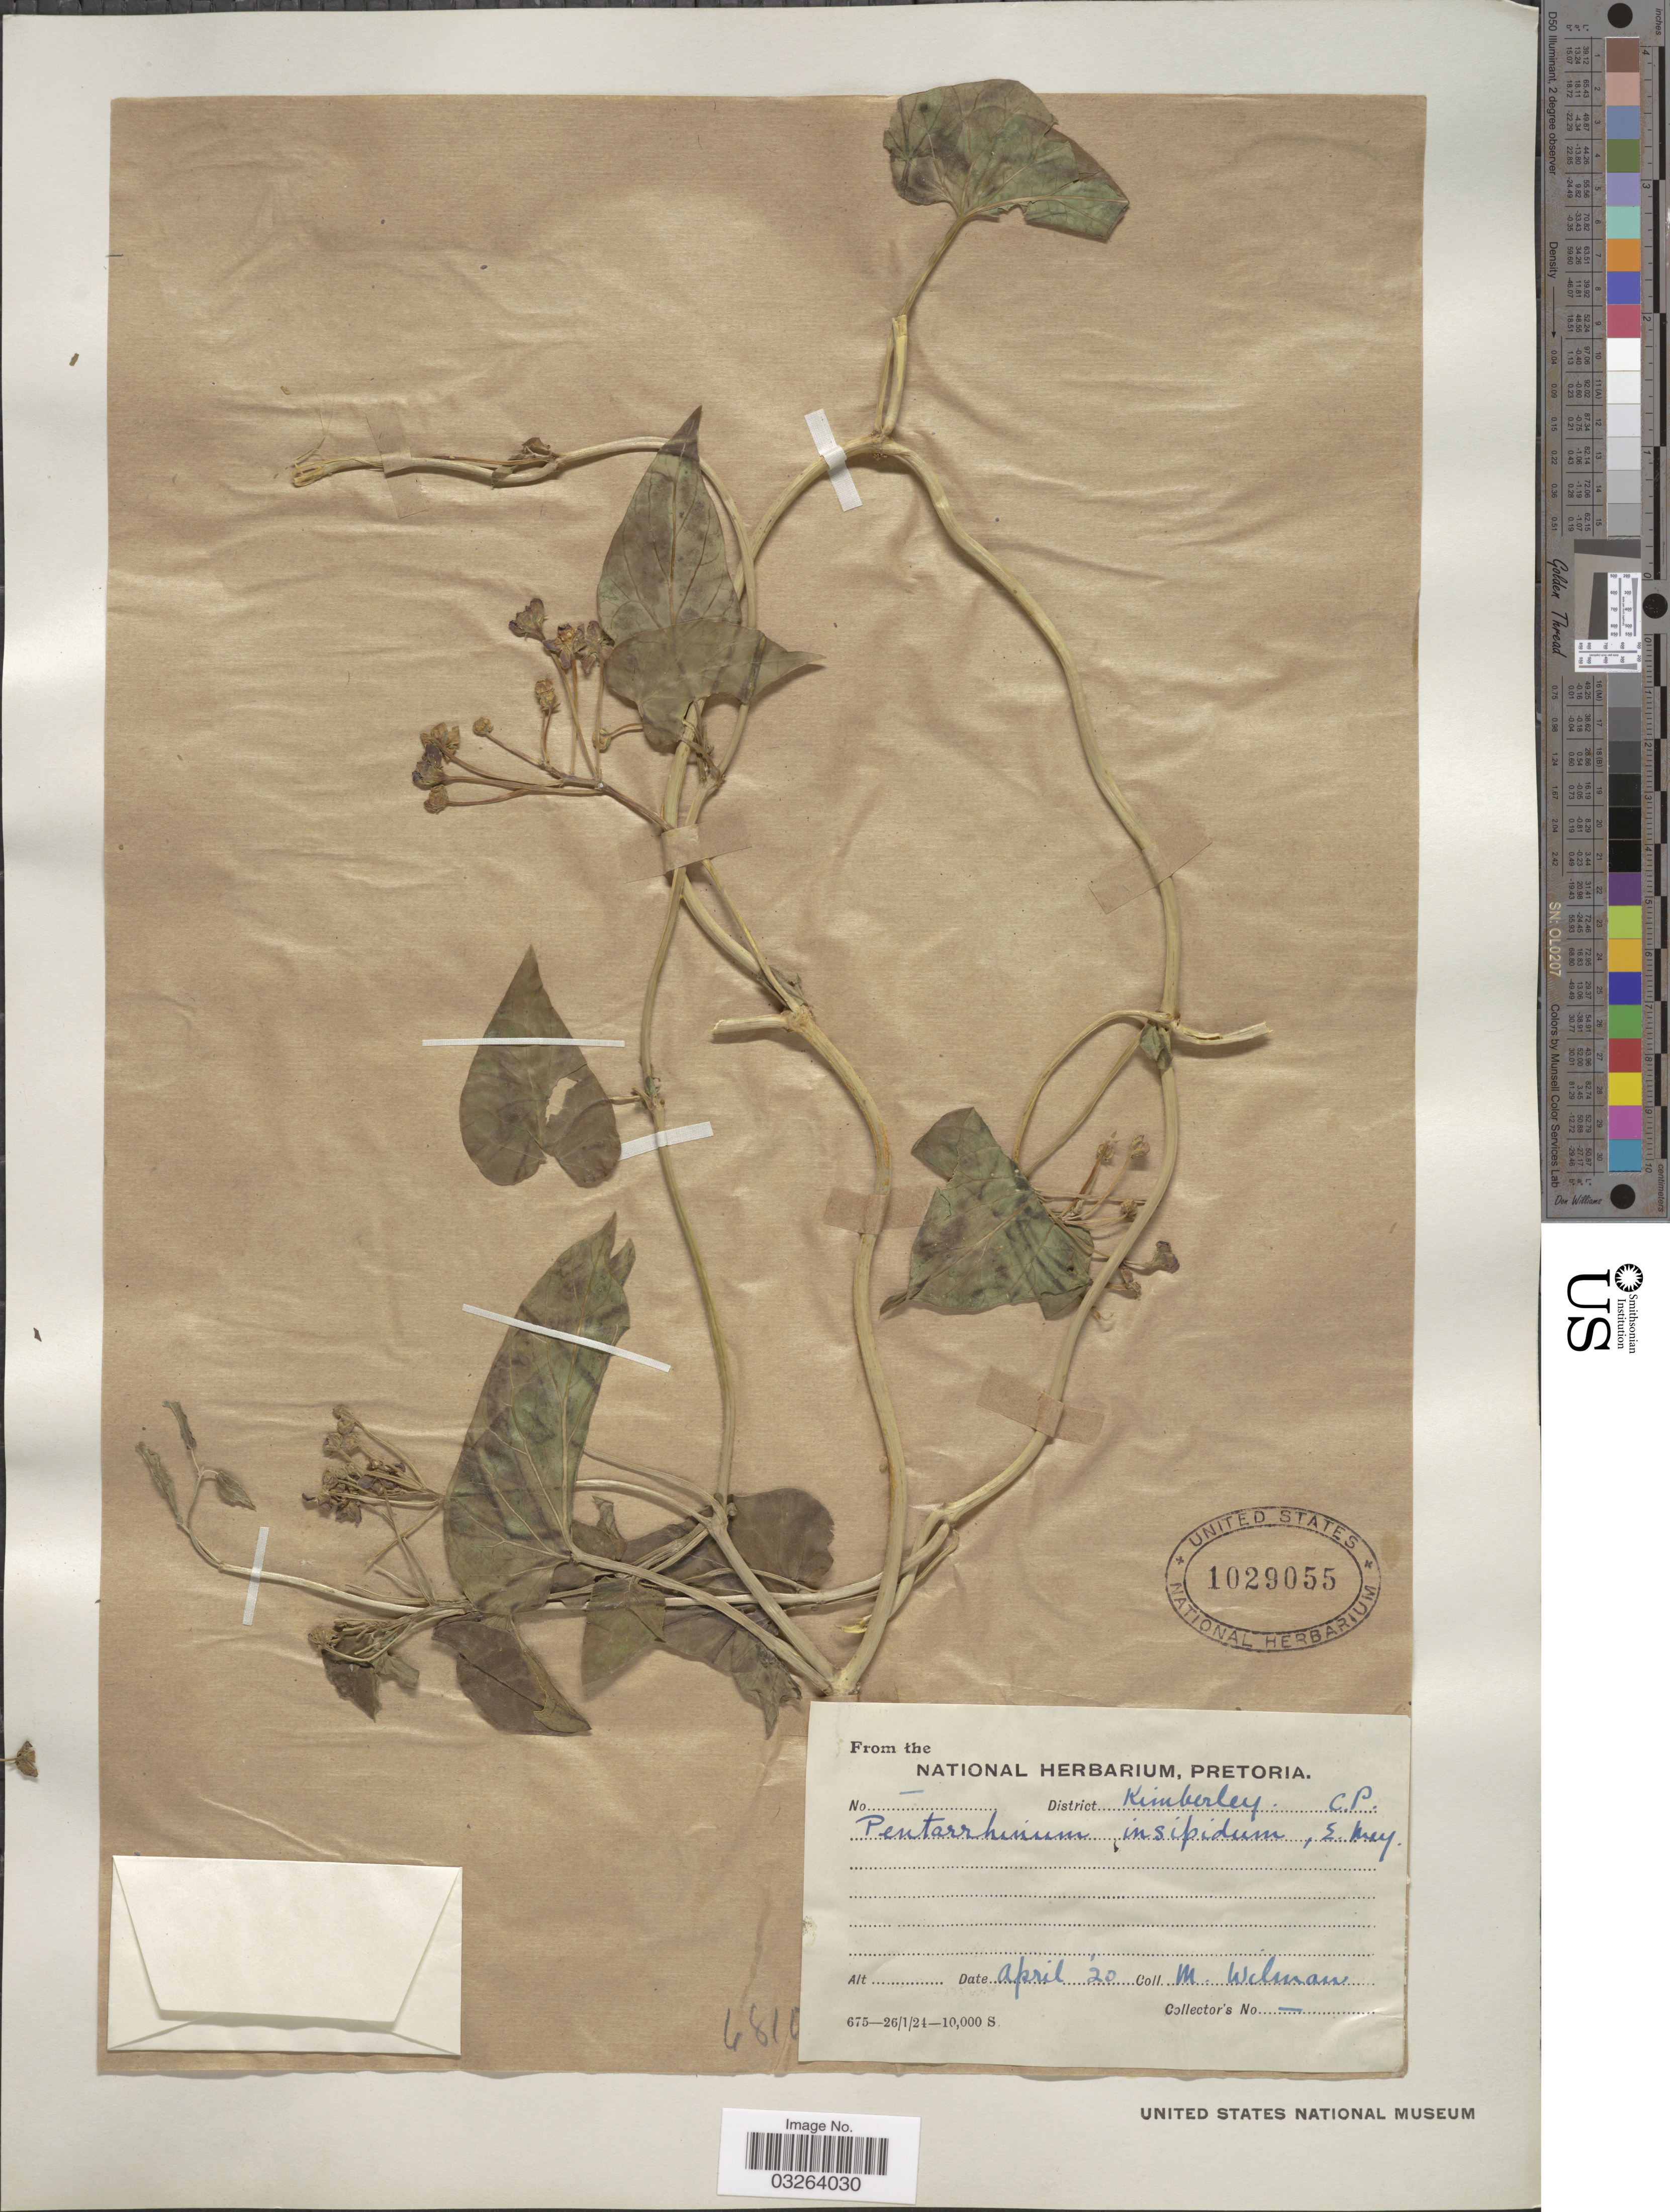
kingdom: Plantae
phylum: Tracheophyta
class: Magnoliopsida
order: Gentianales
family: Apocynaceae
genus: Pentarrhinum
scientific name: Pentarrhinum insipidum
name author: E. Mey.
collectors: M. Wilman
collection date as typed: Transcribed d/m/y: /4/20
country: South Africa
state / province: Northern Cape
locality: District Kimberley. C. P.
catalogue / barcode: US 1029055